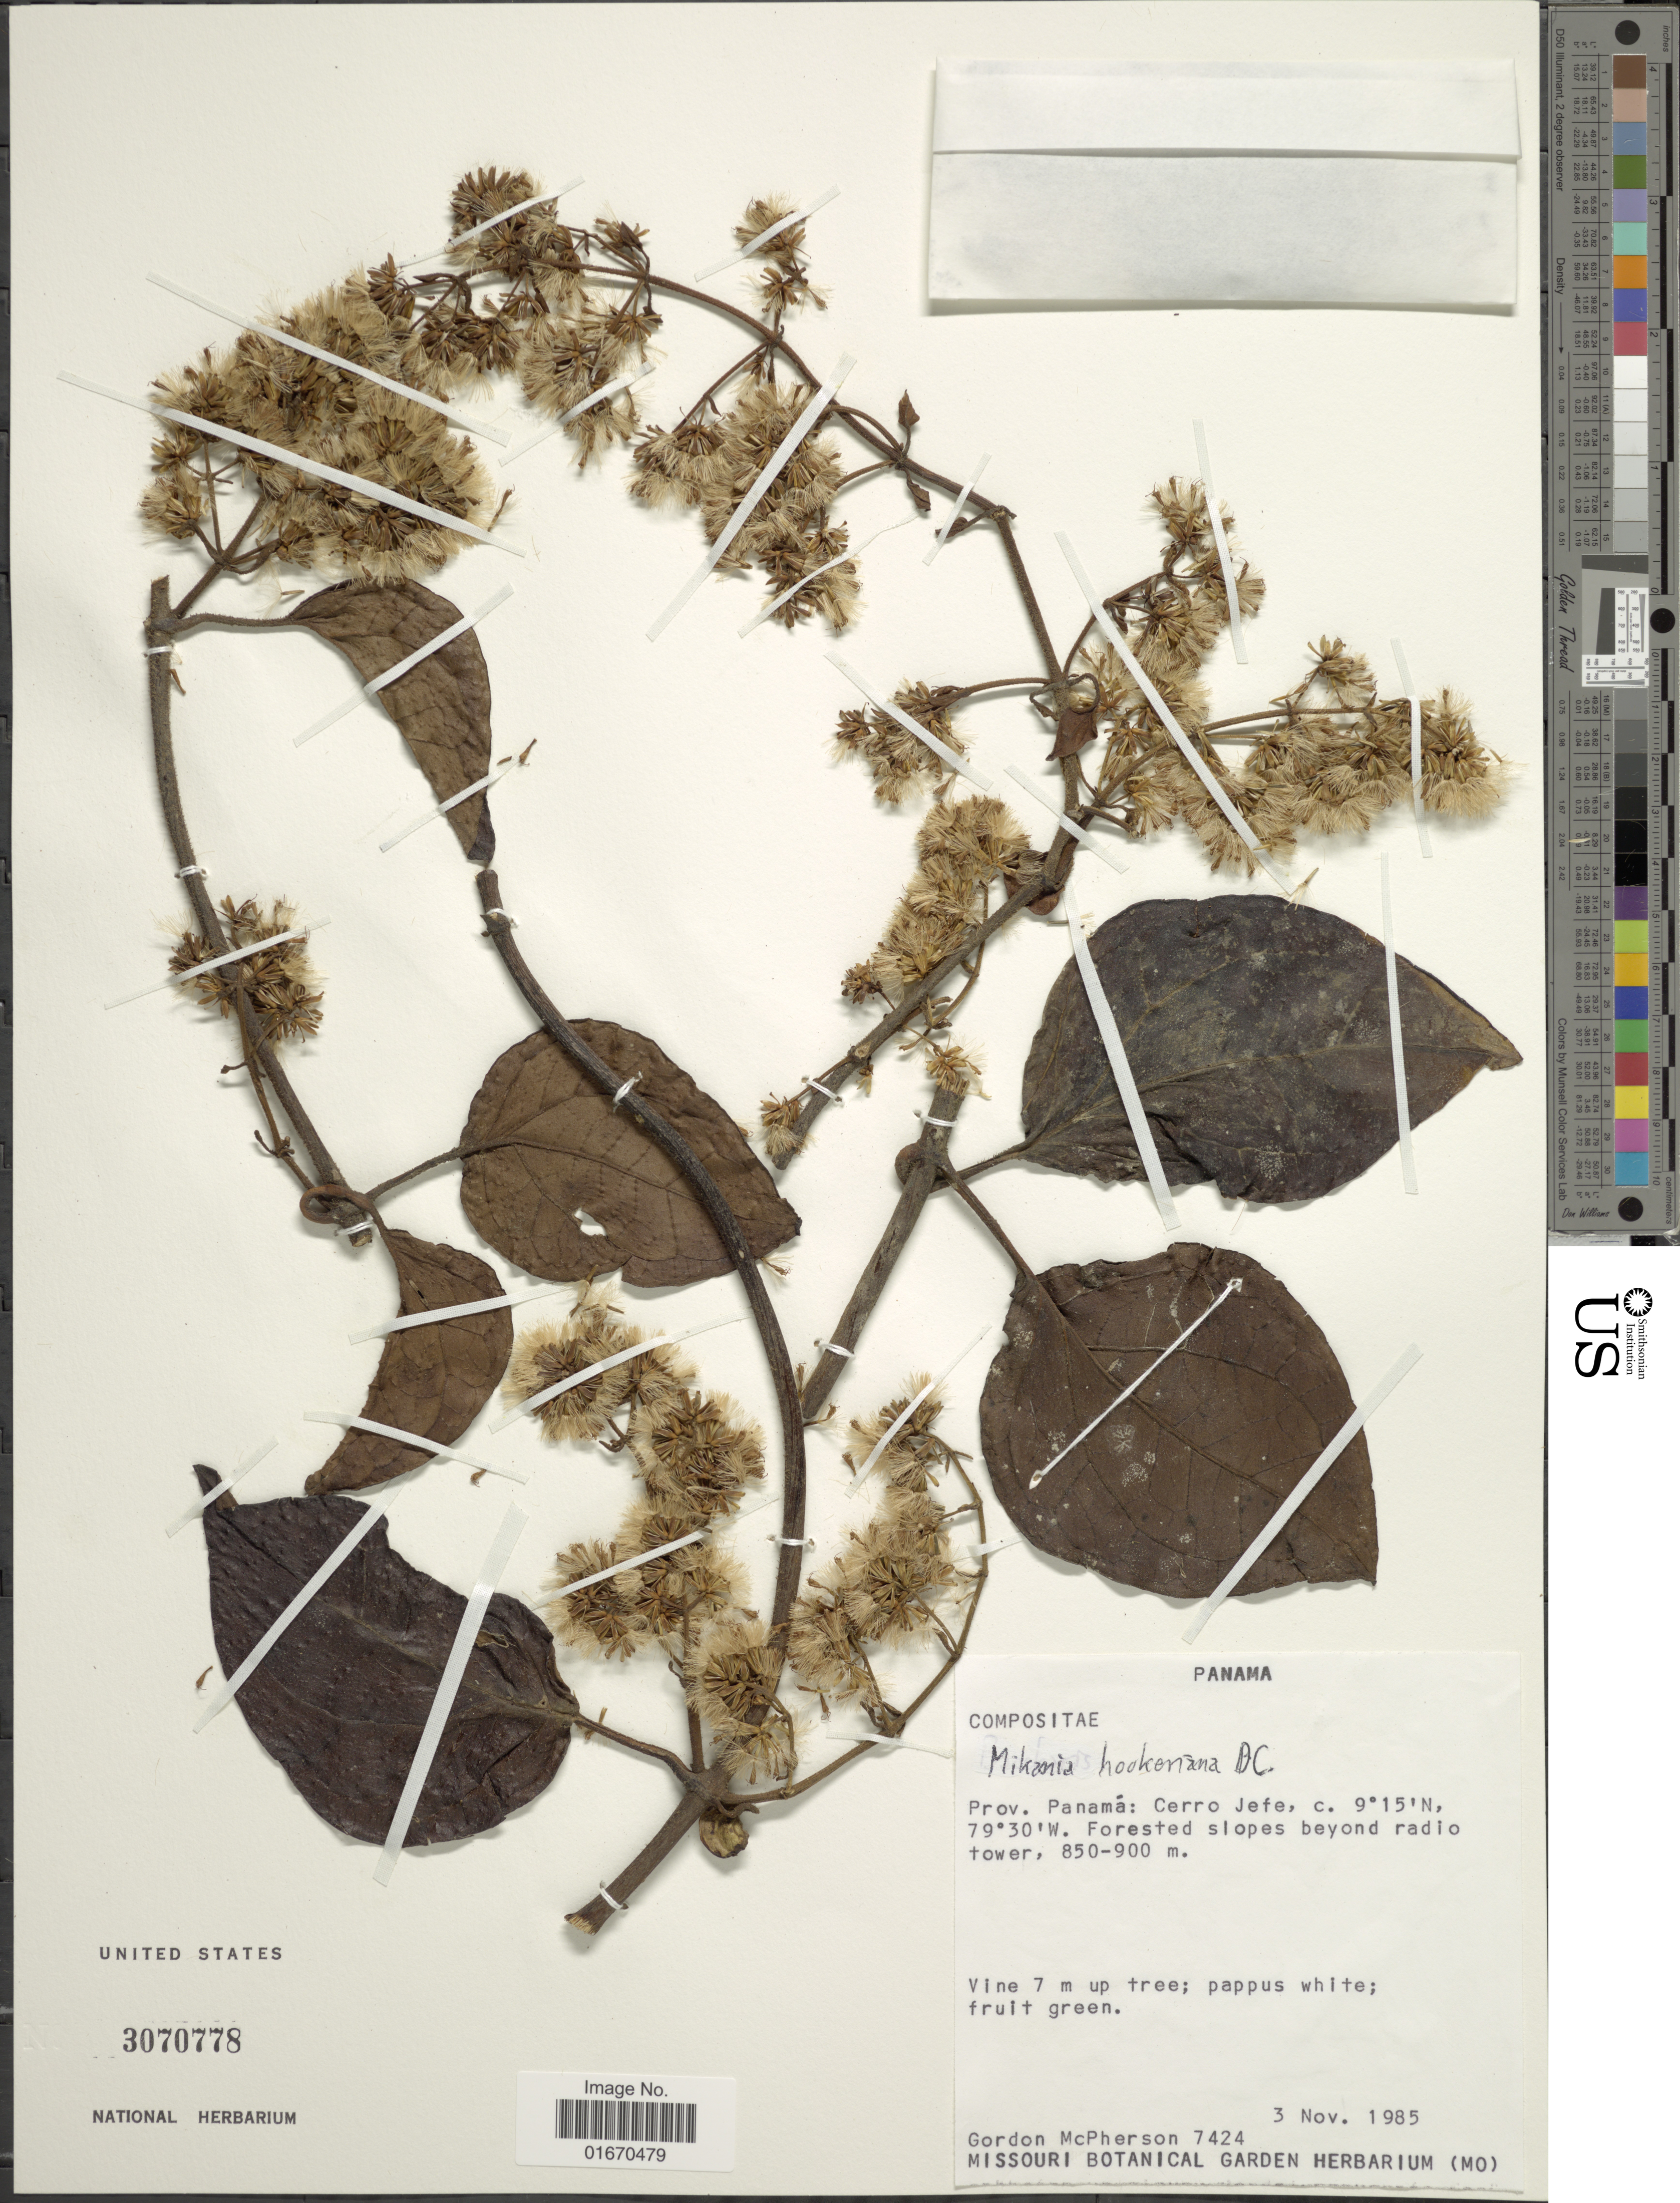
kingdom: Plantae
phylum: Tracheophyta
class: Magnoliopsida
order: Asterales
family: Asteraceae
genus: Mikania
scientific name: Mikania hookeriana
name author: DC.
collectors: G. D. McPherson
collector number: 7424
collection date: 1985-11-03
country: Panama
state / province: Panamá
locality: Cerro Jefe, slopes beyond radio tower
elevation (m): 850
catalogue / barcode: US 3070778